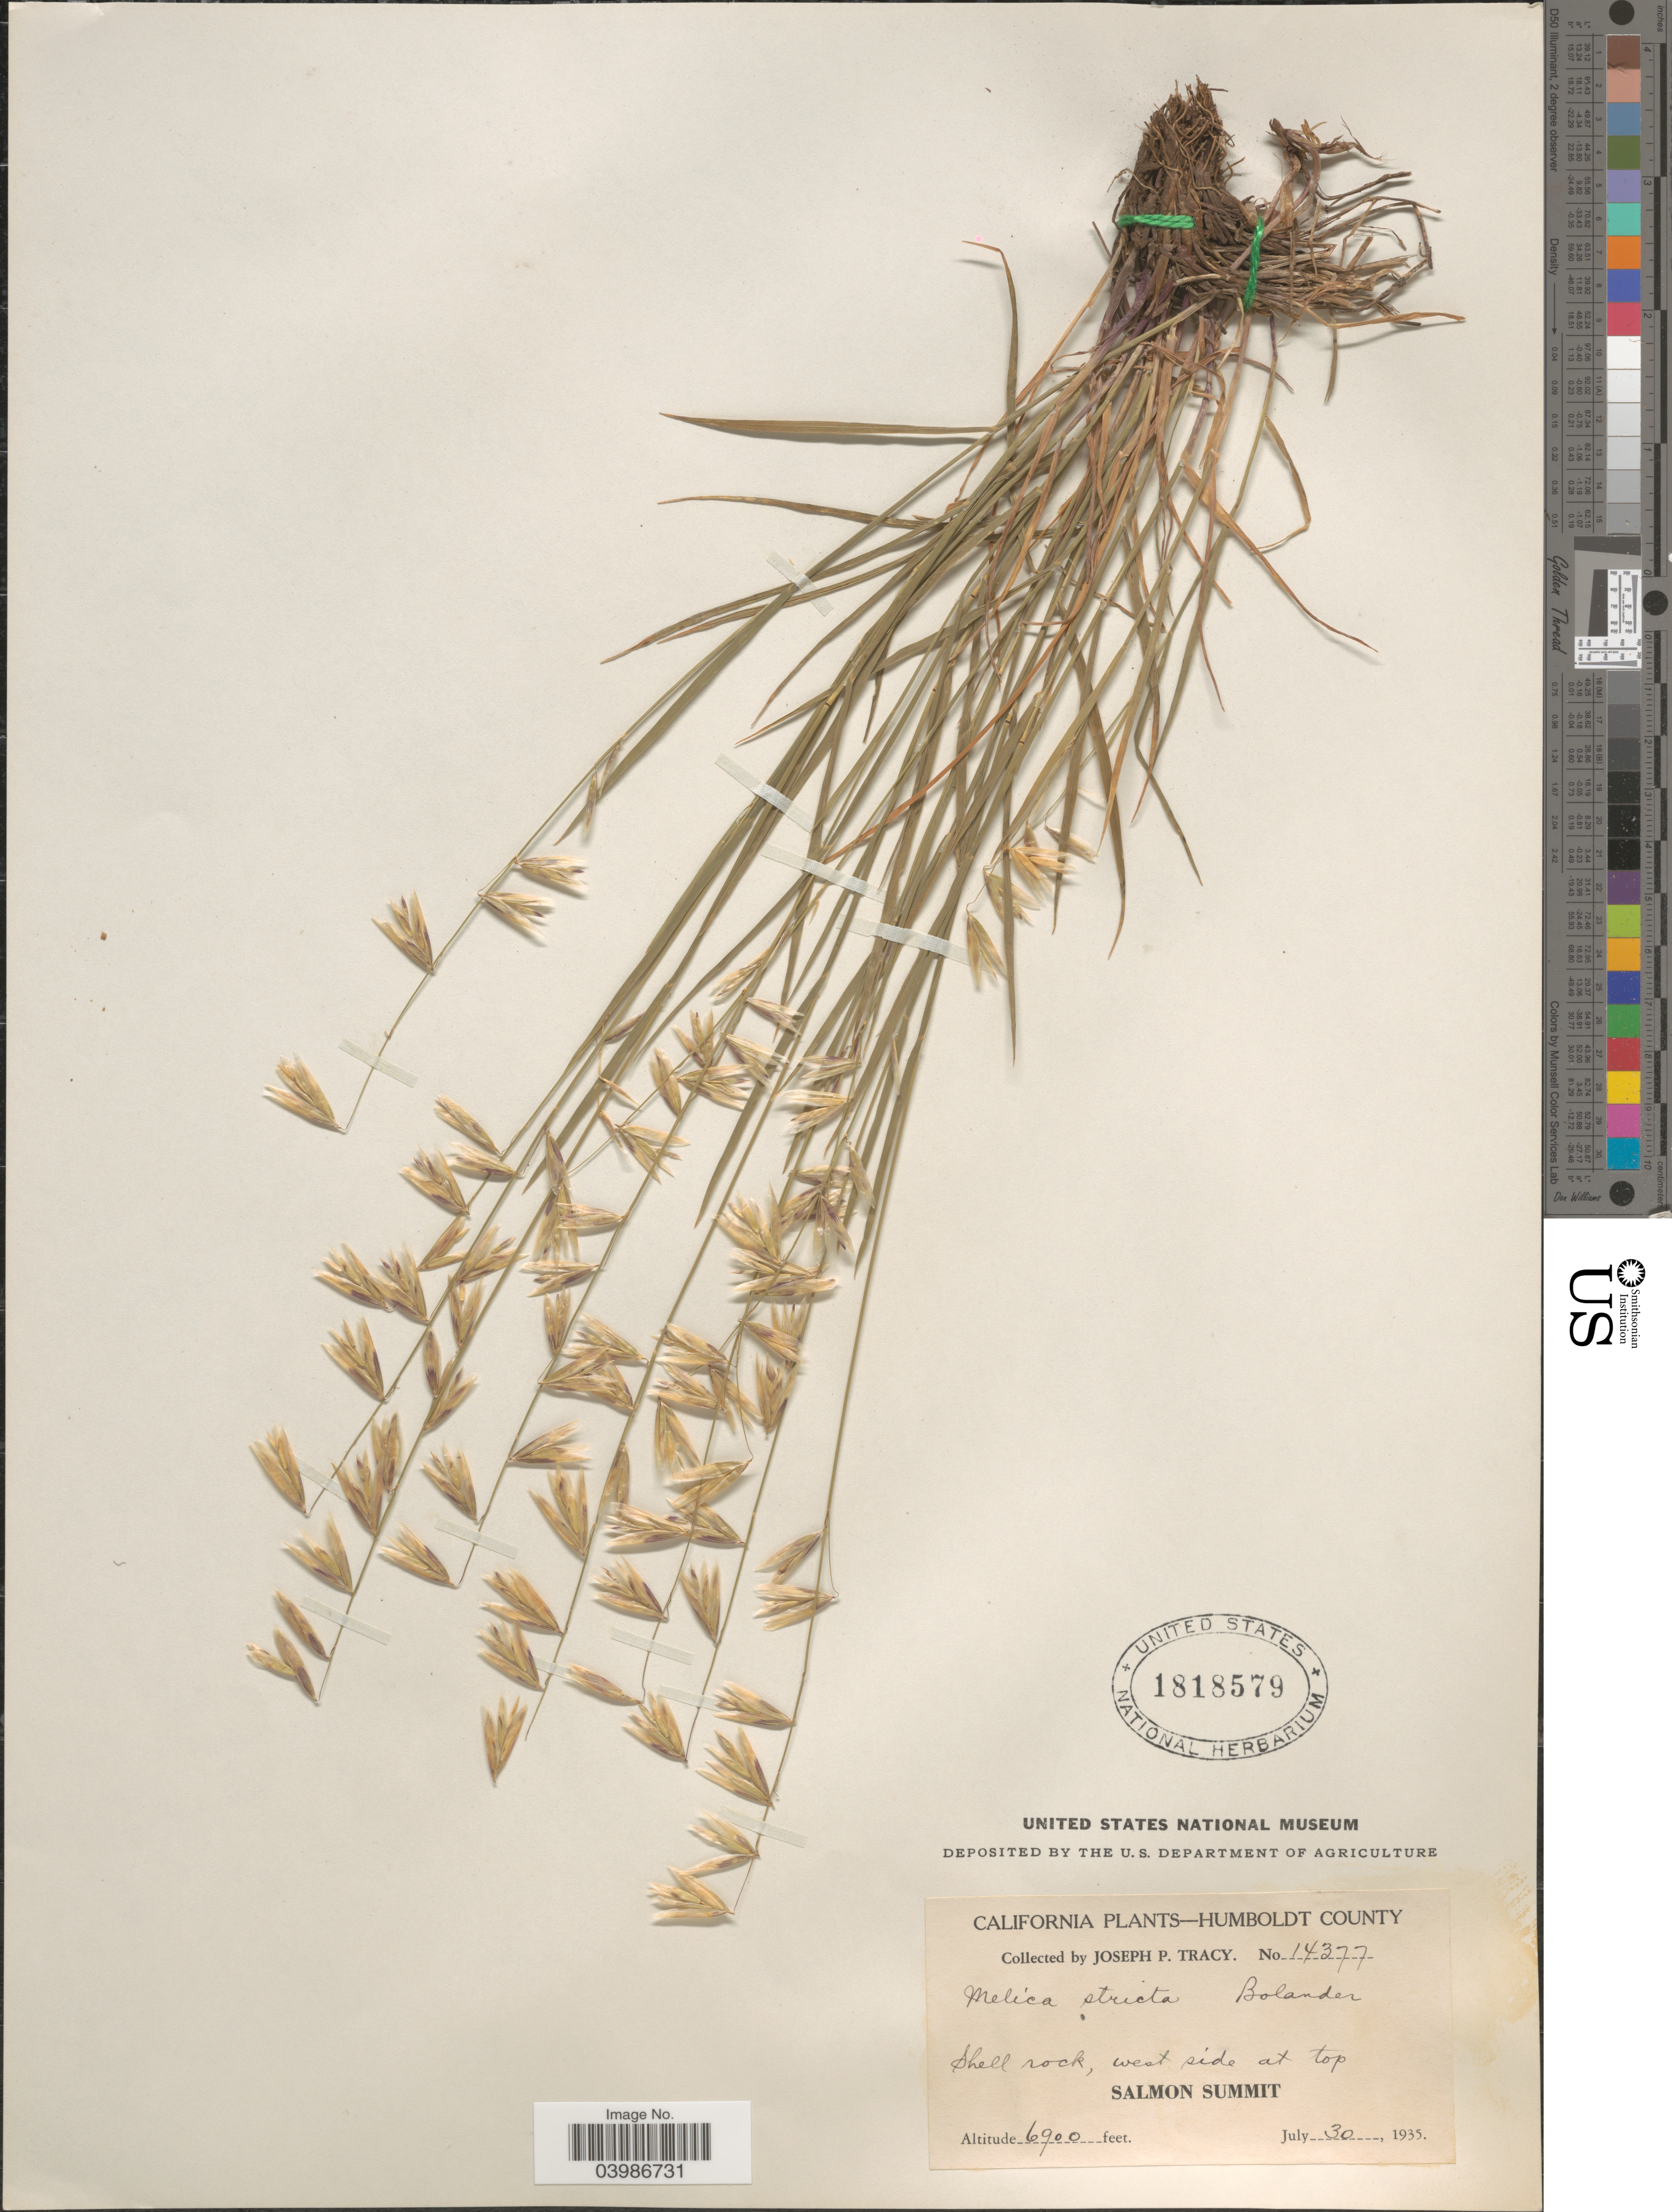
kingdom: Plantae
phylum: Tracheophyta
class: Liliopsida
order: Poales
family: Poaceae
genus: Melica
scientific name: Melica stricta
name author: Bol.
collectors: J. Tracy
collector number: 14377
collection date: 1935-07-30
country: United States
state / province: California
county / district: Humboldt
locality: Humboldt County. Shell rock, west side at top. Salmon Summit.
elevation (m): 2103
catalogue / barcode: US 1818579